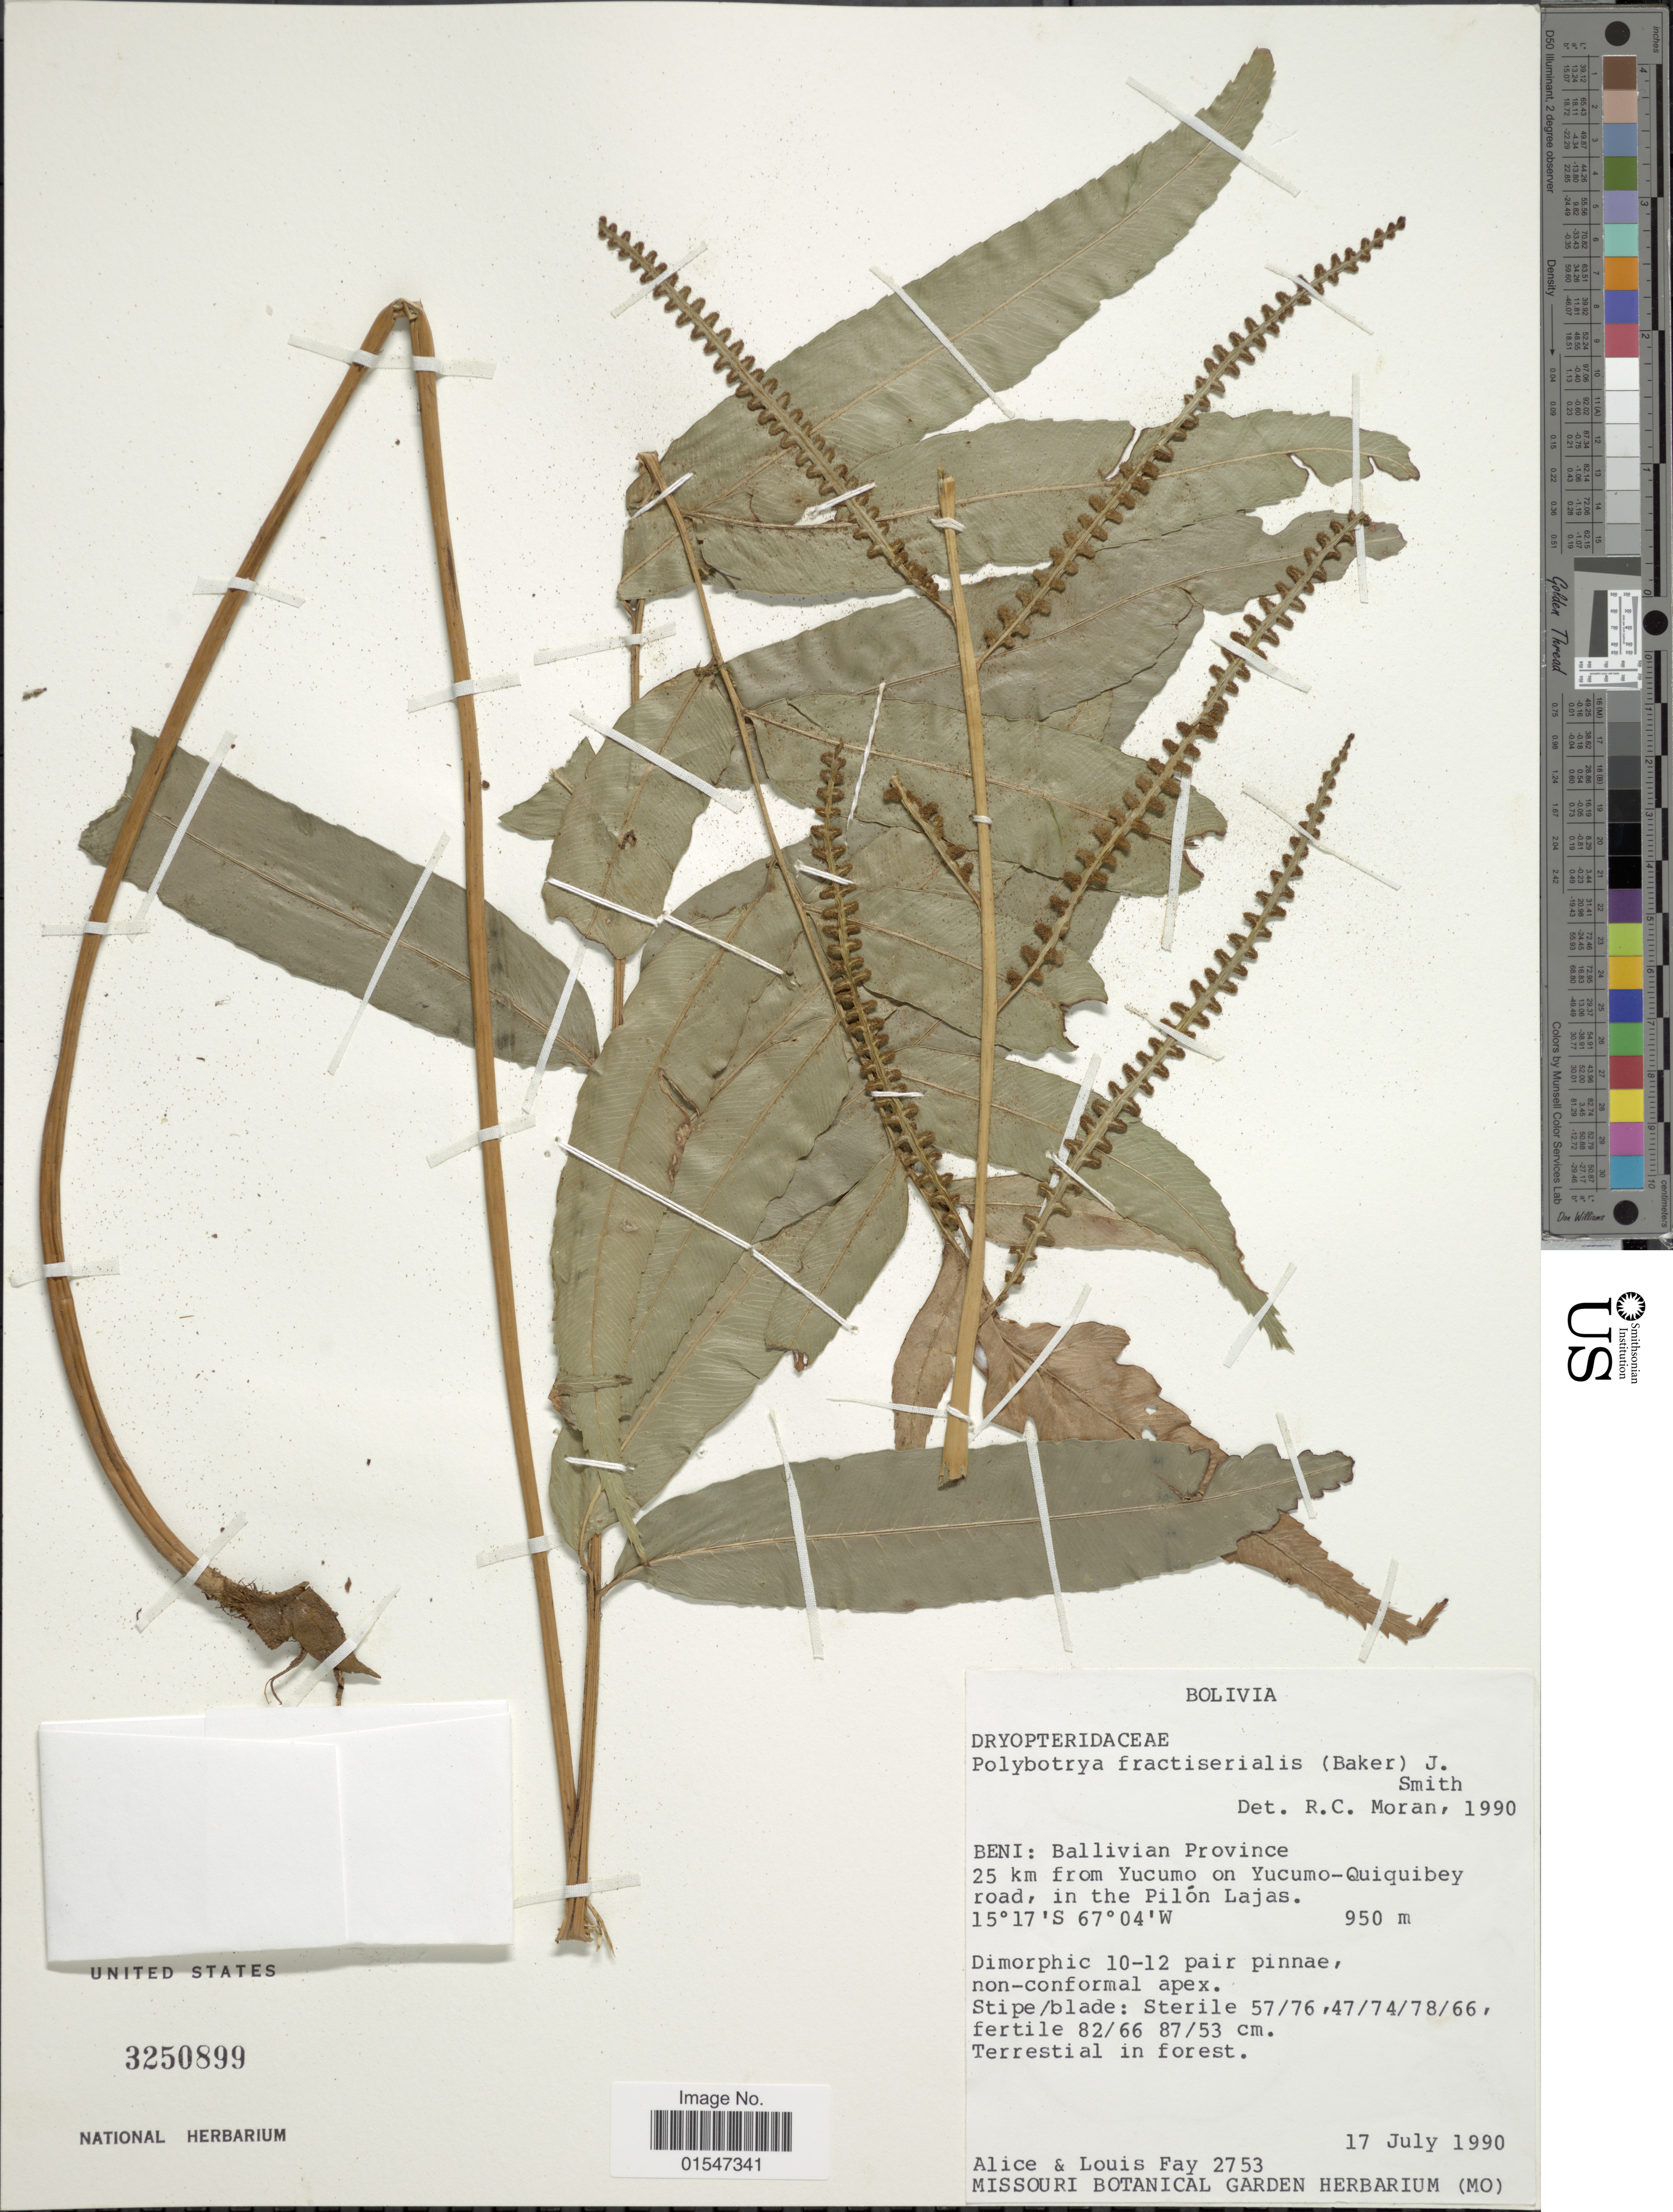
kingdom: Plantae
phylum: Tracheophyta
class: Polypodiopsida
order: Polypodiales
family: Dryopteridaceae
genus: Polybotrya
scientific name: Polybotrya fractiserialis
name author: (Baker) J. Sm.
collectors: A. Fay & L. Fay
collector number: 2753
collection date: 1990-07-17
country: Bolivia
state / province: Beni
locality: Ballivian Provincce, 25 km from Yucumo on Yucumo- Quiquibey road, in the Pilón Lajas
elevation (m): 950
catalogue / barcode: US 3250899